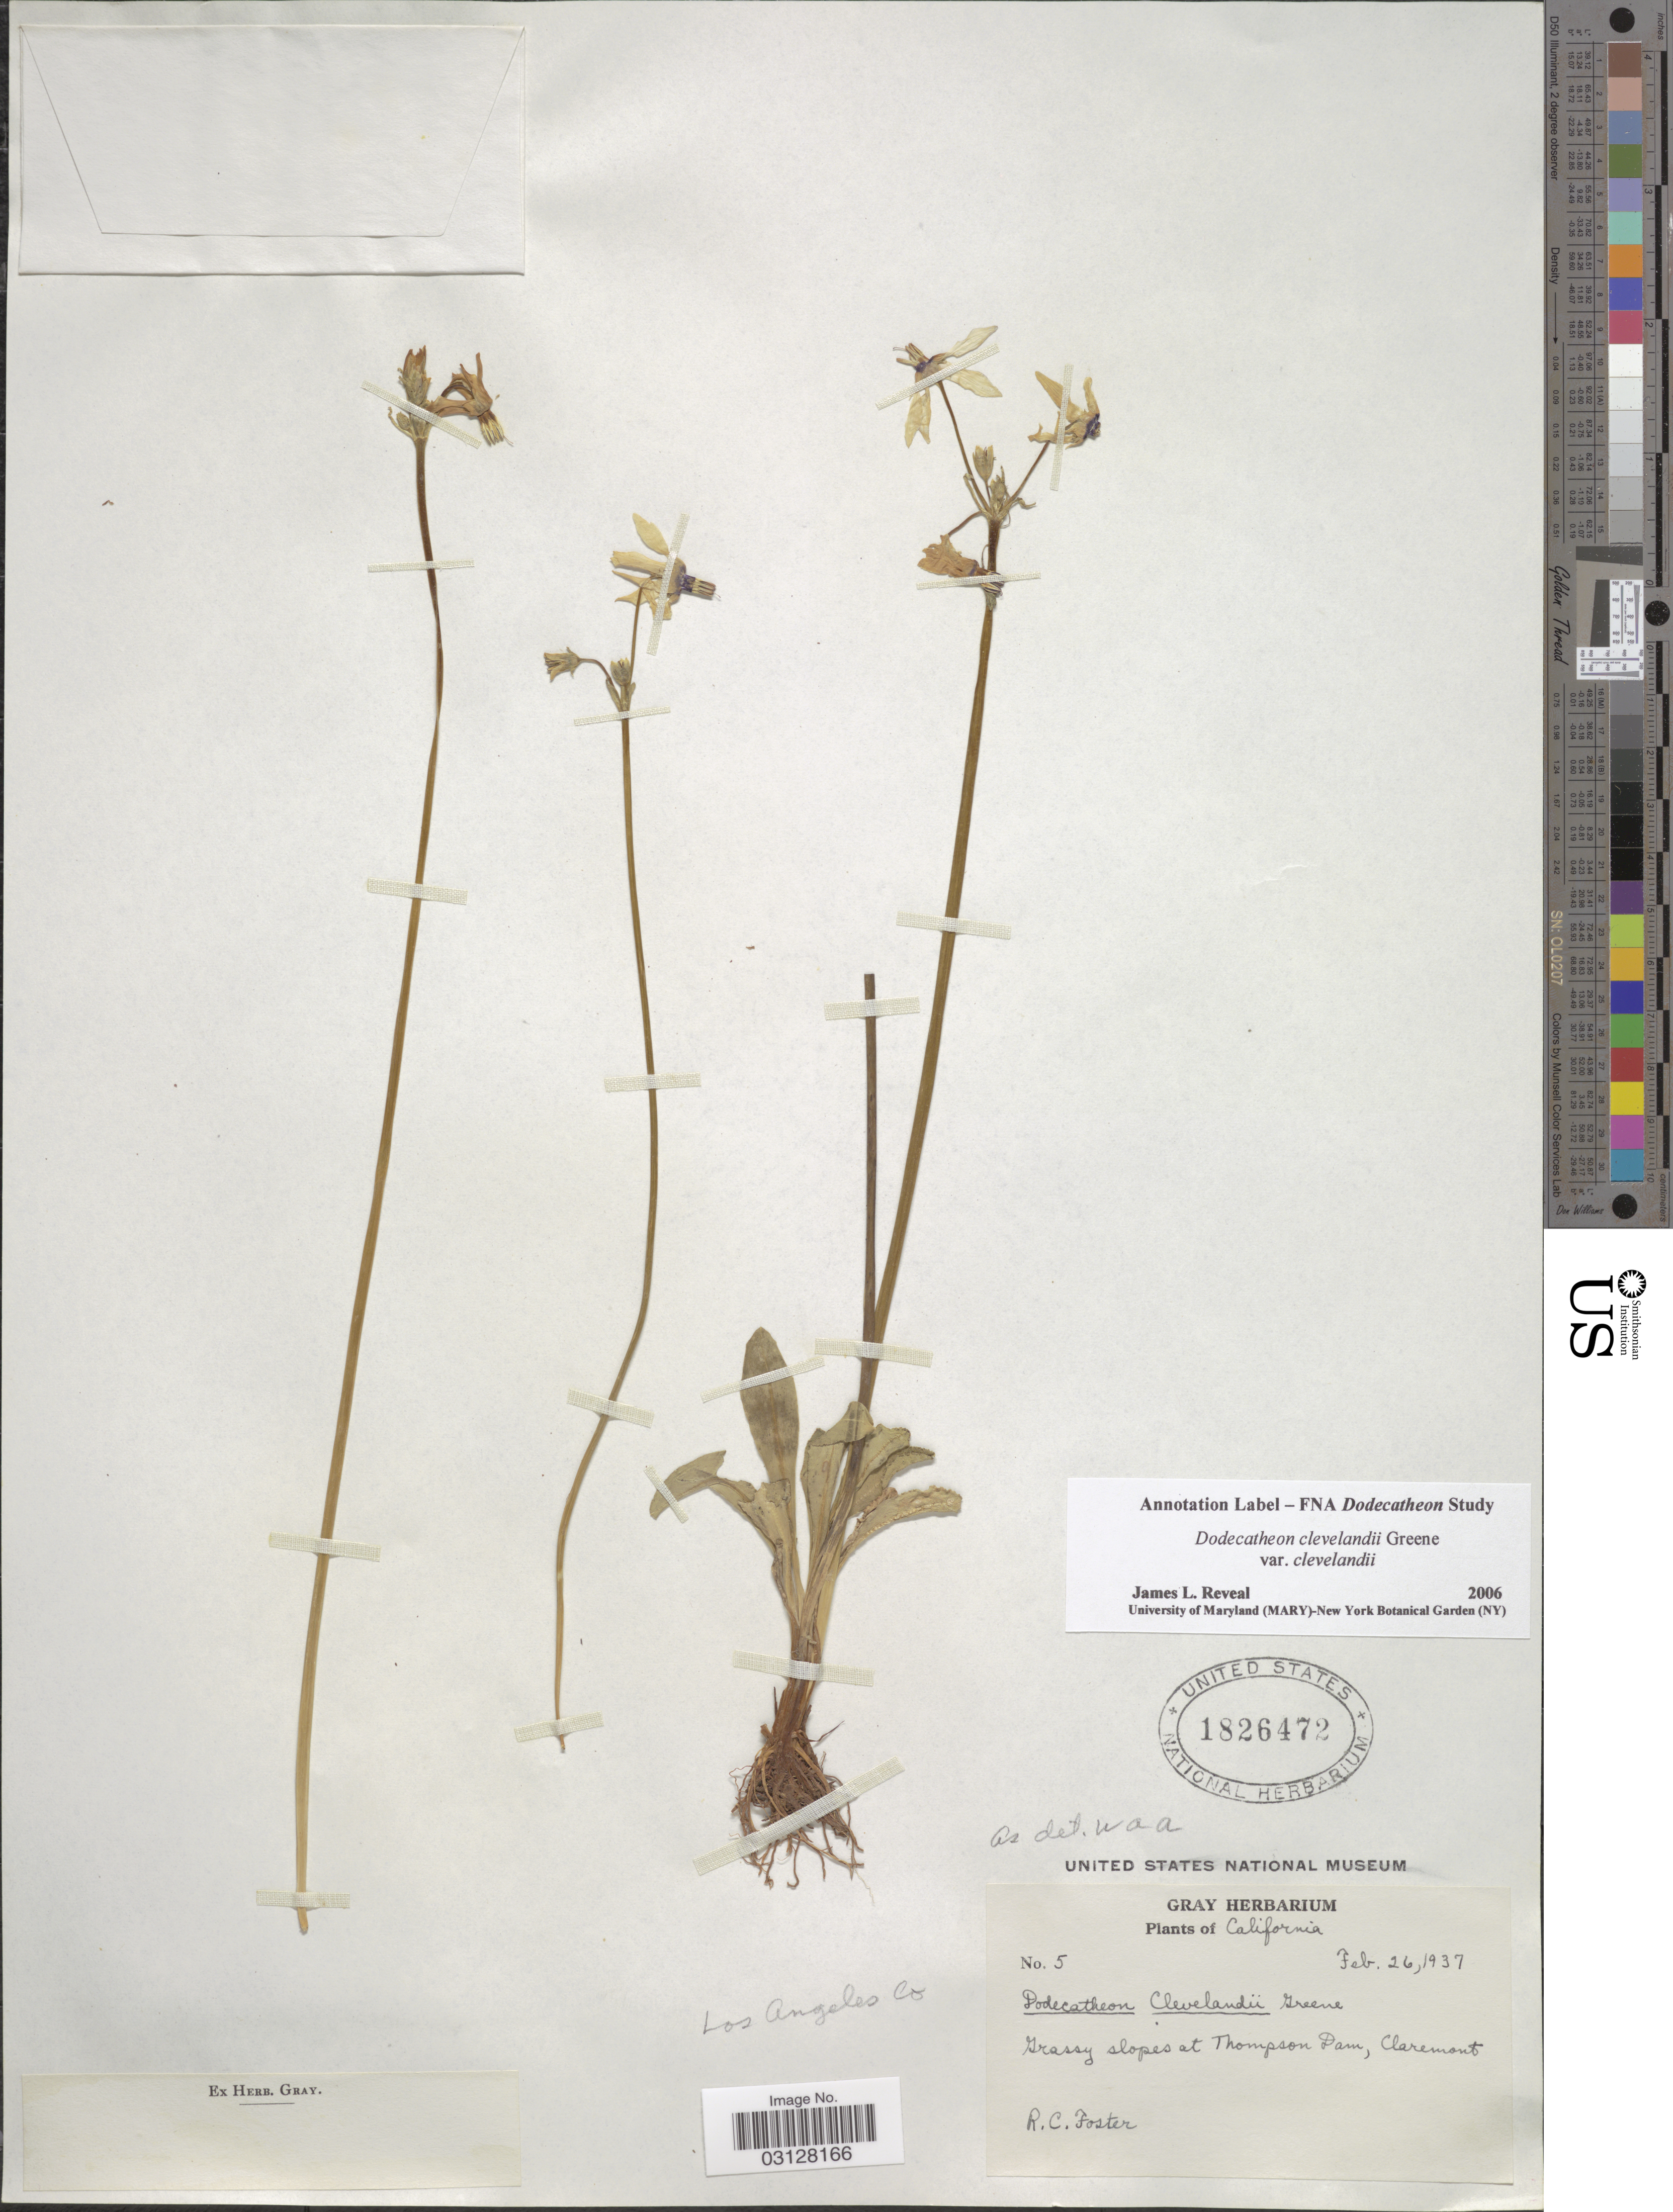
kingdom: Plantae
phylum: Tracheophyta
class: Magnoliopsida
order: Ericales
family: Primulaceae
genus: Dodecatheon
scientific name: Dodecatheon clevelandii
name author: Greene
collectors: R. C. Foster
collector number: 5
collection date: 1937-02-26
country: United States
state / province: California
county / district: Los Angeles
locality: Thompson Dam, Claremont. Los Angeles Co.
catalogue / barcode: US 1826472